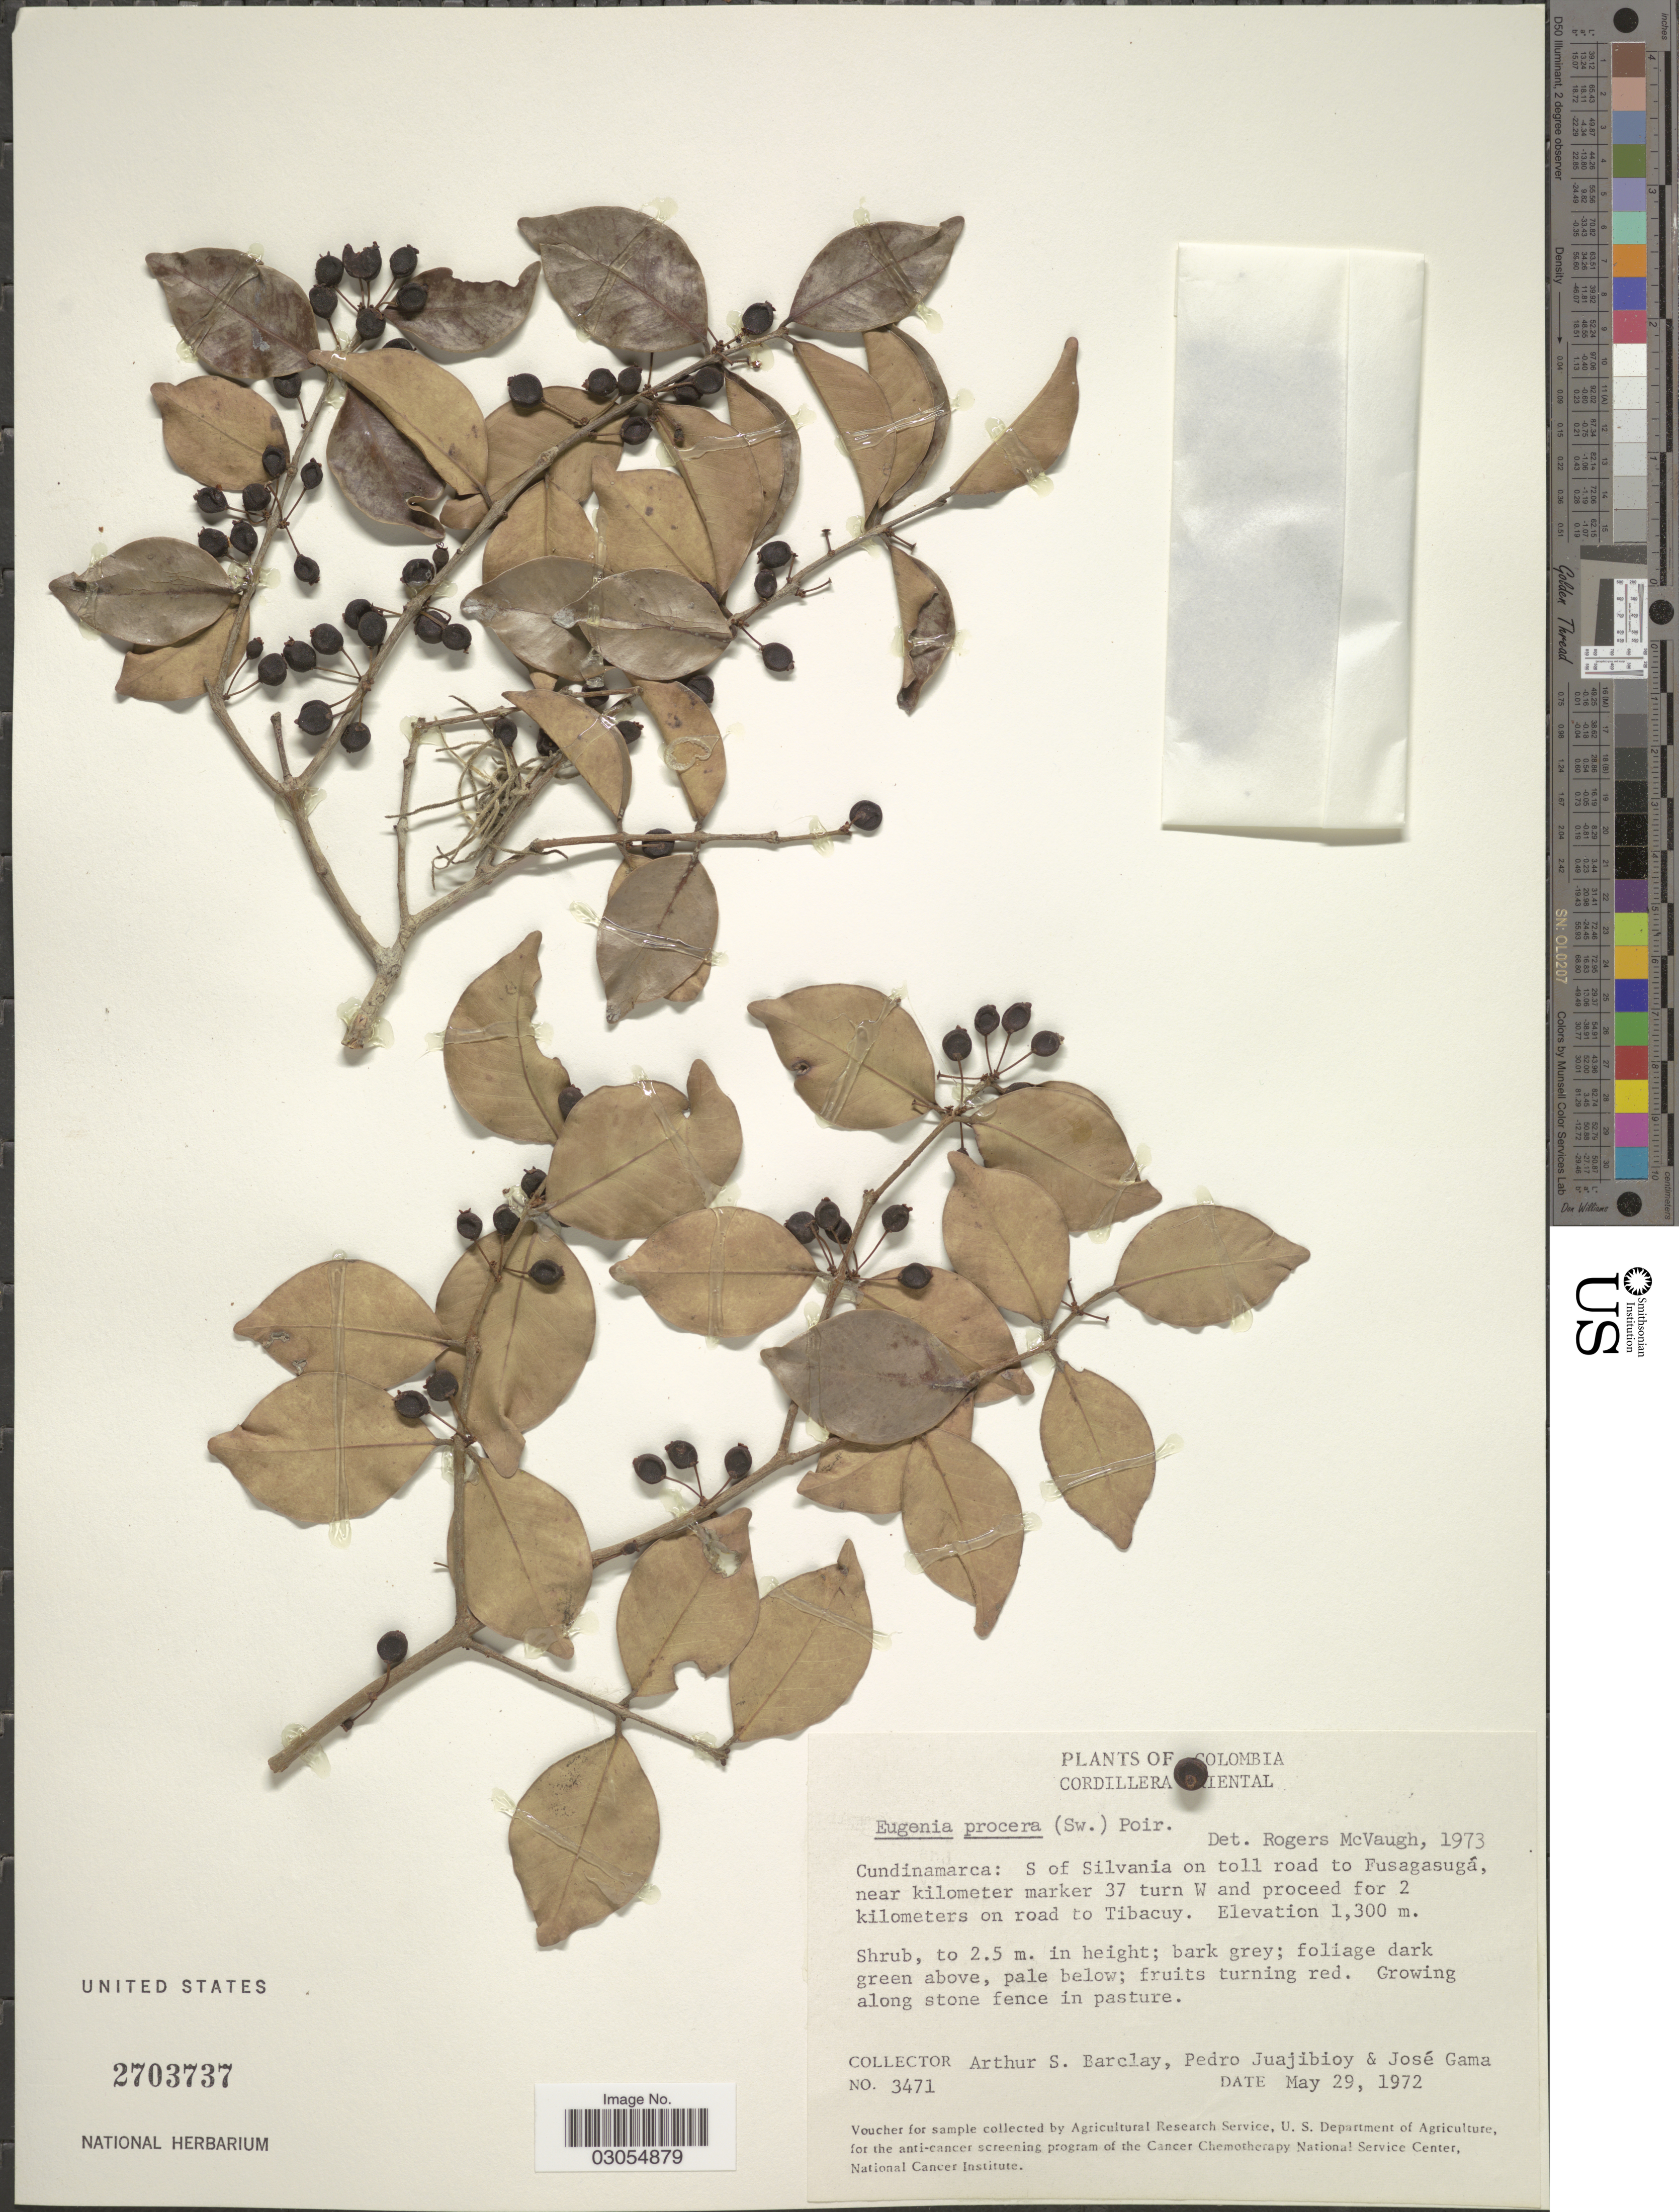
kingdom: Plantae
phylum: Tracheophyta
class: Magnoliopsida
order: Myrtales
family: Myrtaceae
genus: Eugenia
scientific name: Eugenia procera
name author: (Sw.) Poir.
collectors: A. S. Barclay, P. Juajibioy & J. Gama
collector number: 3471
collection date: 1972-05-29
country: Colombia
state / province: Cundinamarca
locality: Cordillera Oriental. S of Silvania on toll road to Fusagasugá, near kilometer marker 37 turn W and proceed for 2 kilometers on road to Tibacuy.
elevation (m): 1300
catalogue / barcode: US 2703737